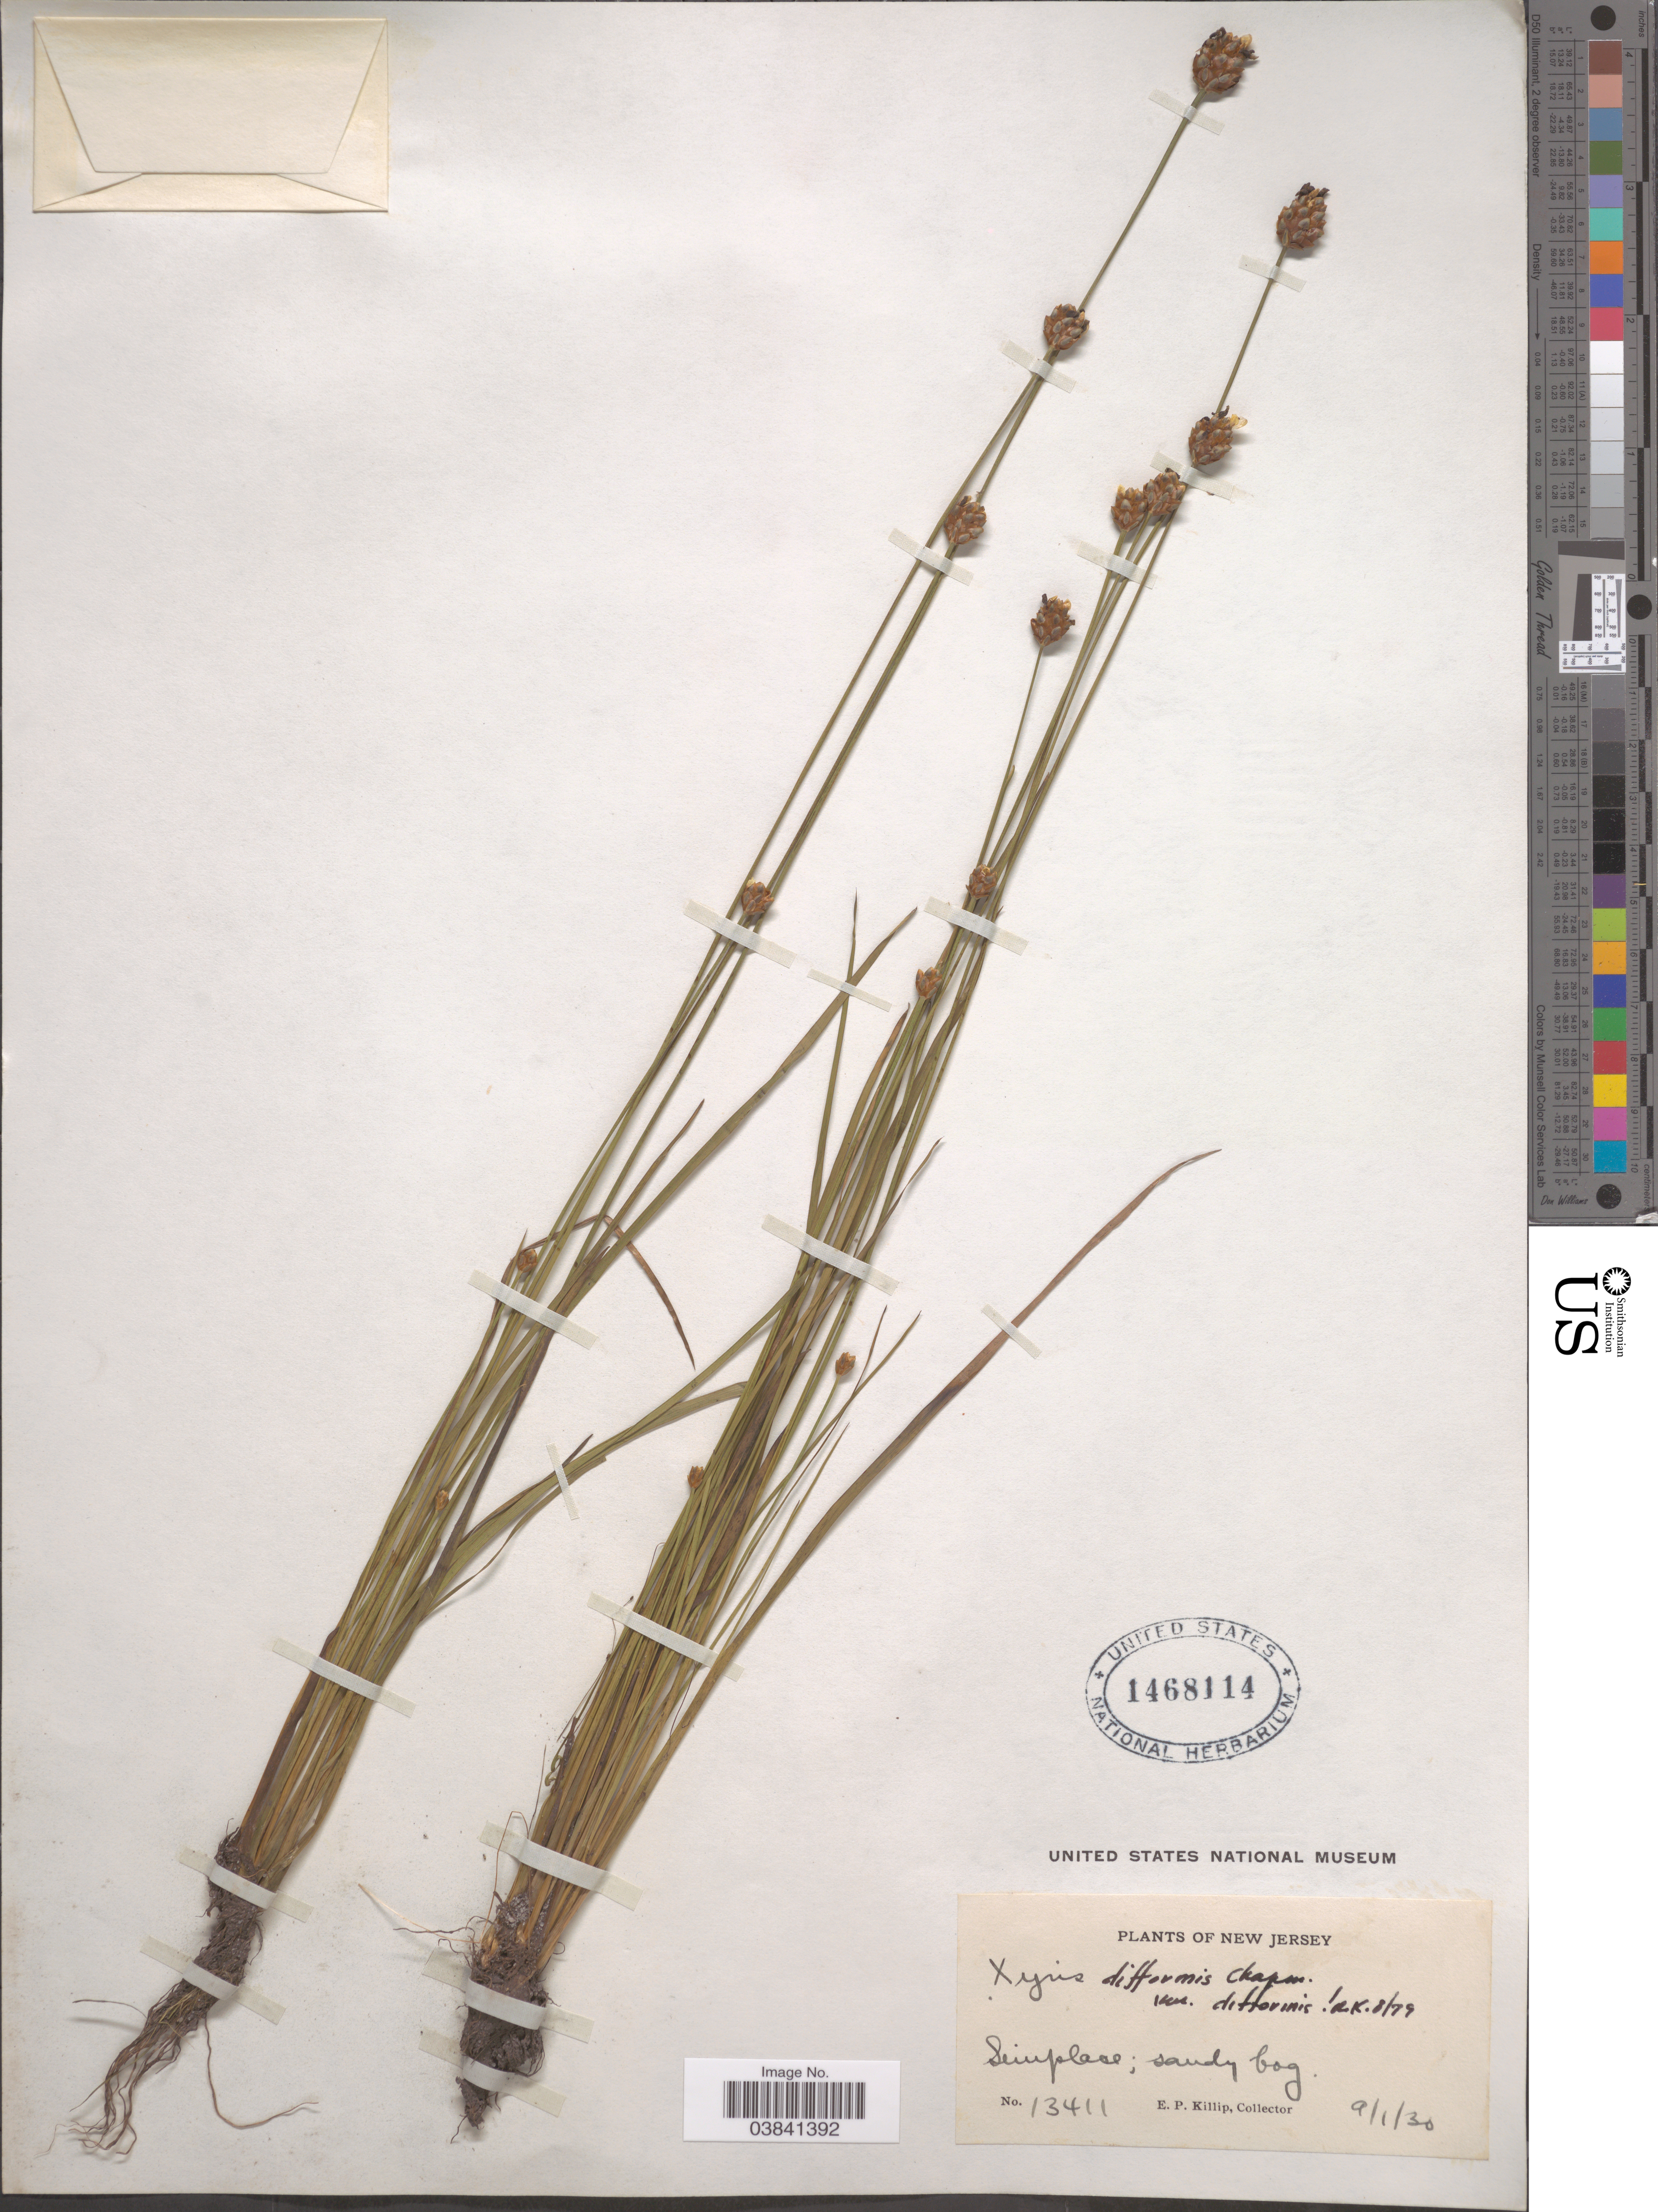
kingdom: Plantae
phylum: Tracheophyta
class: Liliopsida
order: Poales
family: Xyridaceae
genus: Xyris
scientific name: Xyris difformis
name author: Chapm.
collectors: E. P. Killip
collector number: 13411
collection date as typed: Transcribed d/m/y: 1/9/30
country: United States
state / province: New Jersey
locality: Simplace.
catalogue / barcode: US 1468114